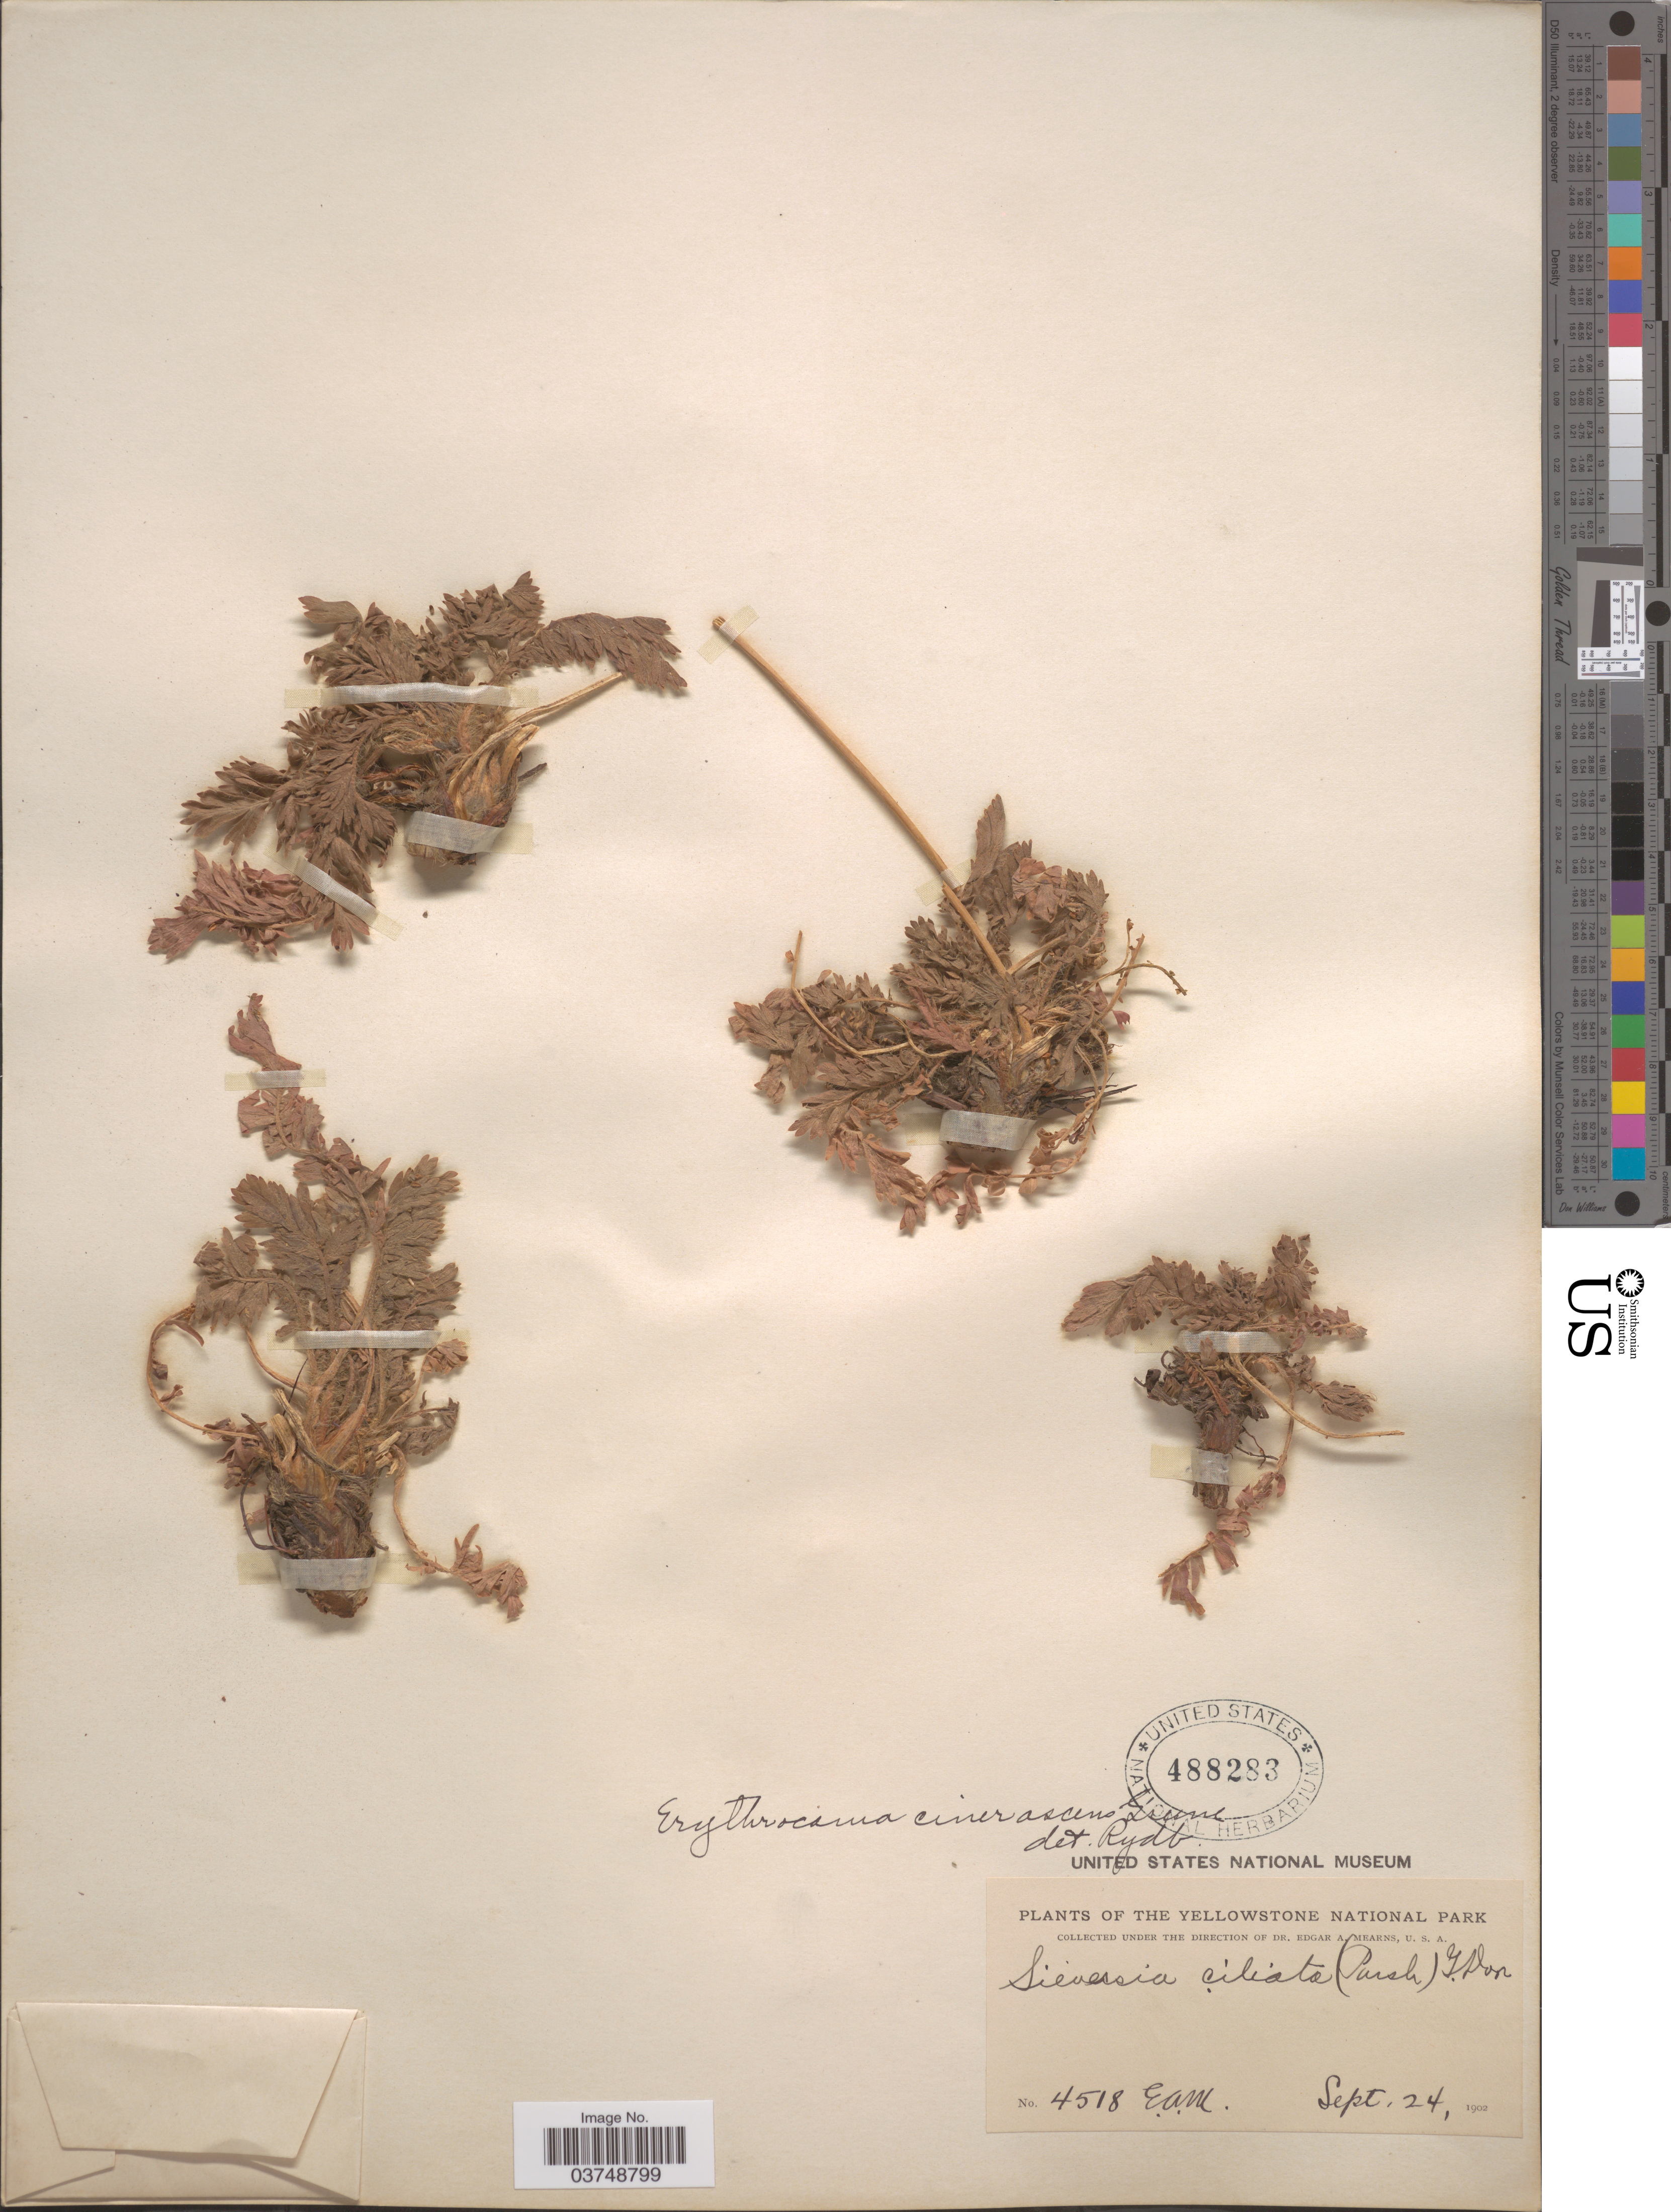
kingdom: Plantae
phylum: Tracheophyta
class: Magnoliopsida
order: Rosales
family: Rosaceae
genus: Geum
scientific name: Geum triflorum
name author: Pursh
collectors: E. A. Mearns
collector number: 4518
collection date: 1902-09-24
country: United States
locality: Yellowstone National Park.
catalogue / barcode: US 488283